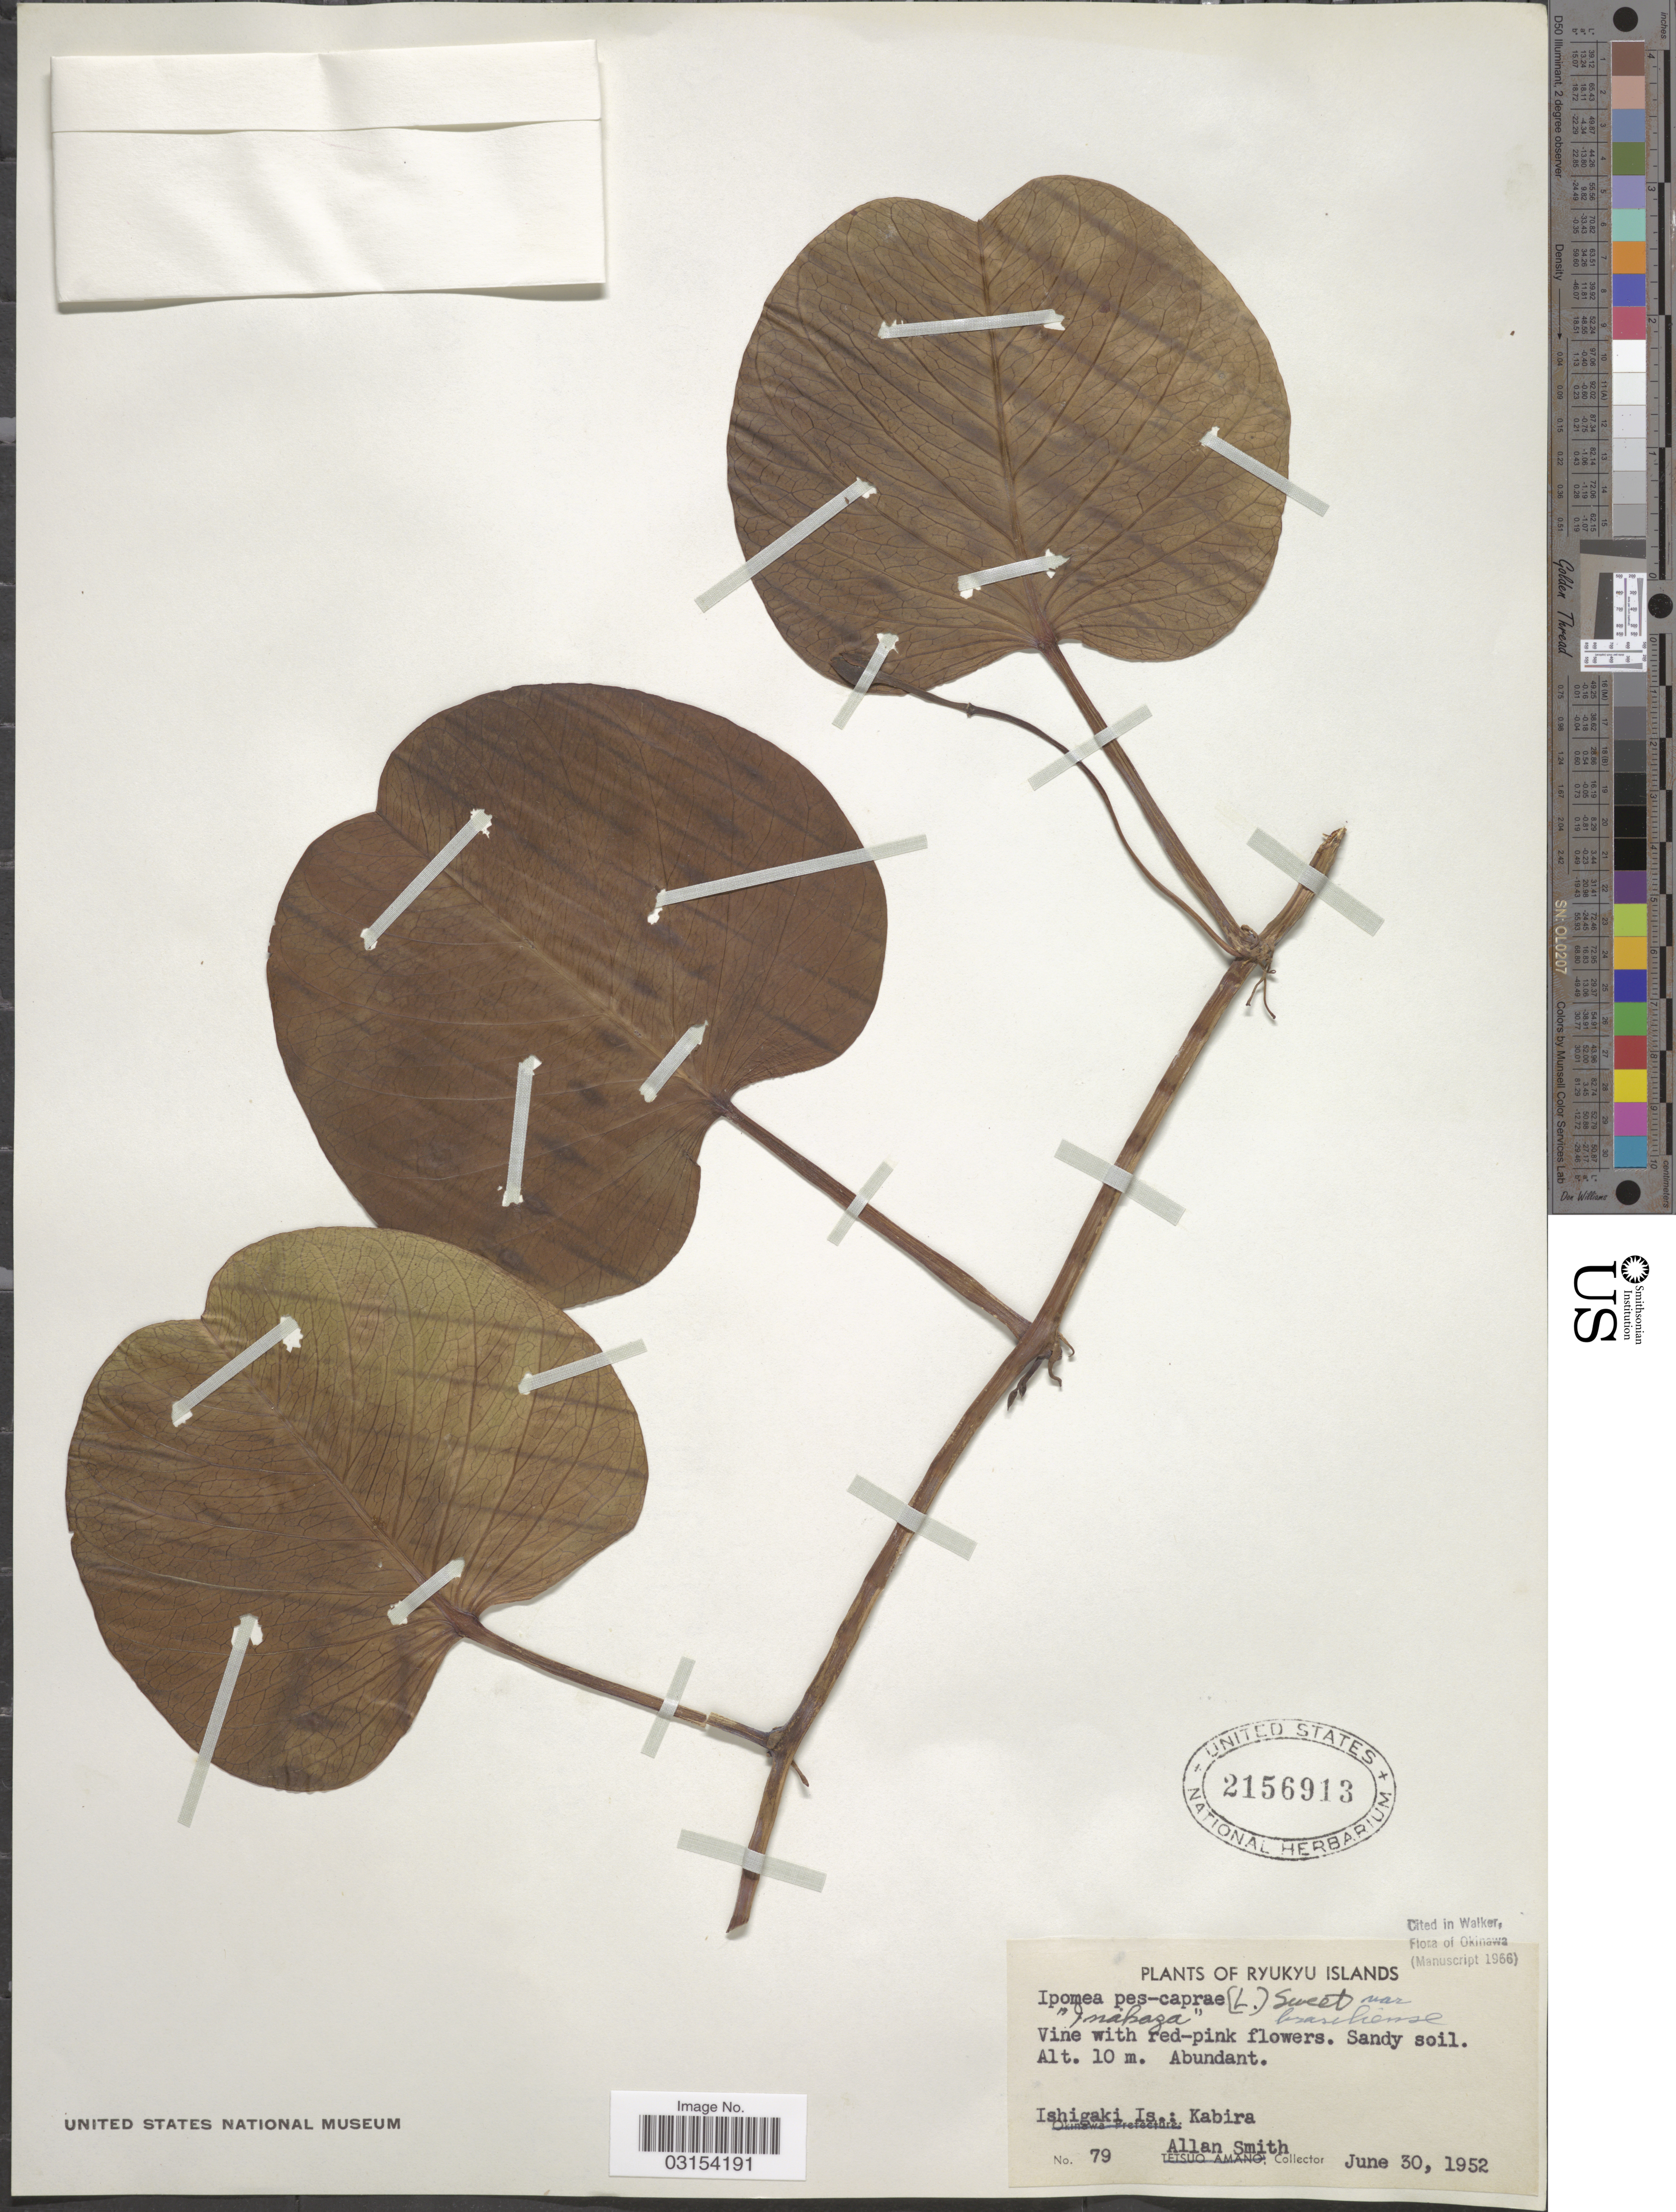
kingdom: Plantae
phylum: Tracheophyta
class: Magnoliopsida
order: Solanales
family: Convolvulaceae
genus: Ipomoea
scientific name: Ipomoea pes-caprae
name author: (L.) R. Br.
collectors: A. Smith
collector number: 79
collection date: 1952-06-30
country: Japan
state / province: Okinawa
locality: Ryukyu Islands, Ishigaki Is.: Kabira.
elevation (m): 10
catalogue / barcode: US 2156913